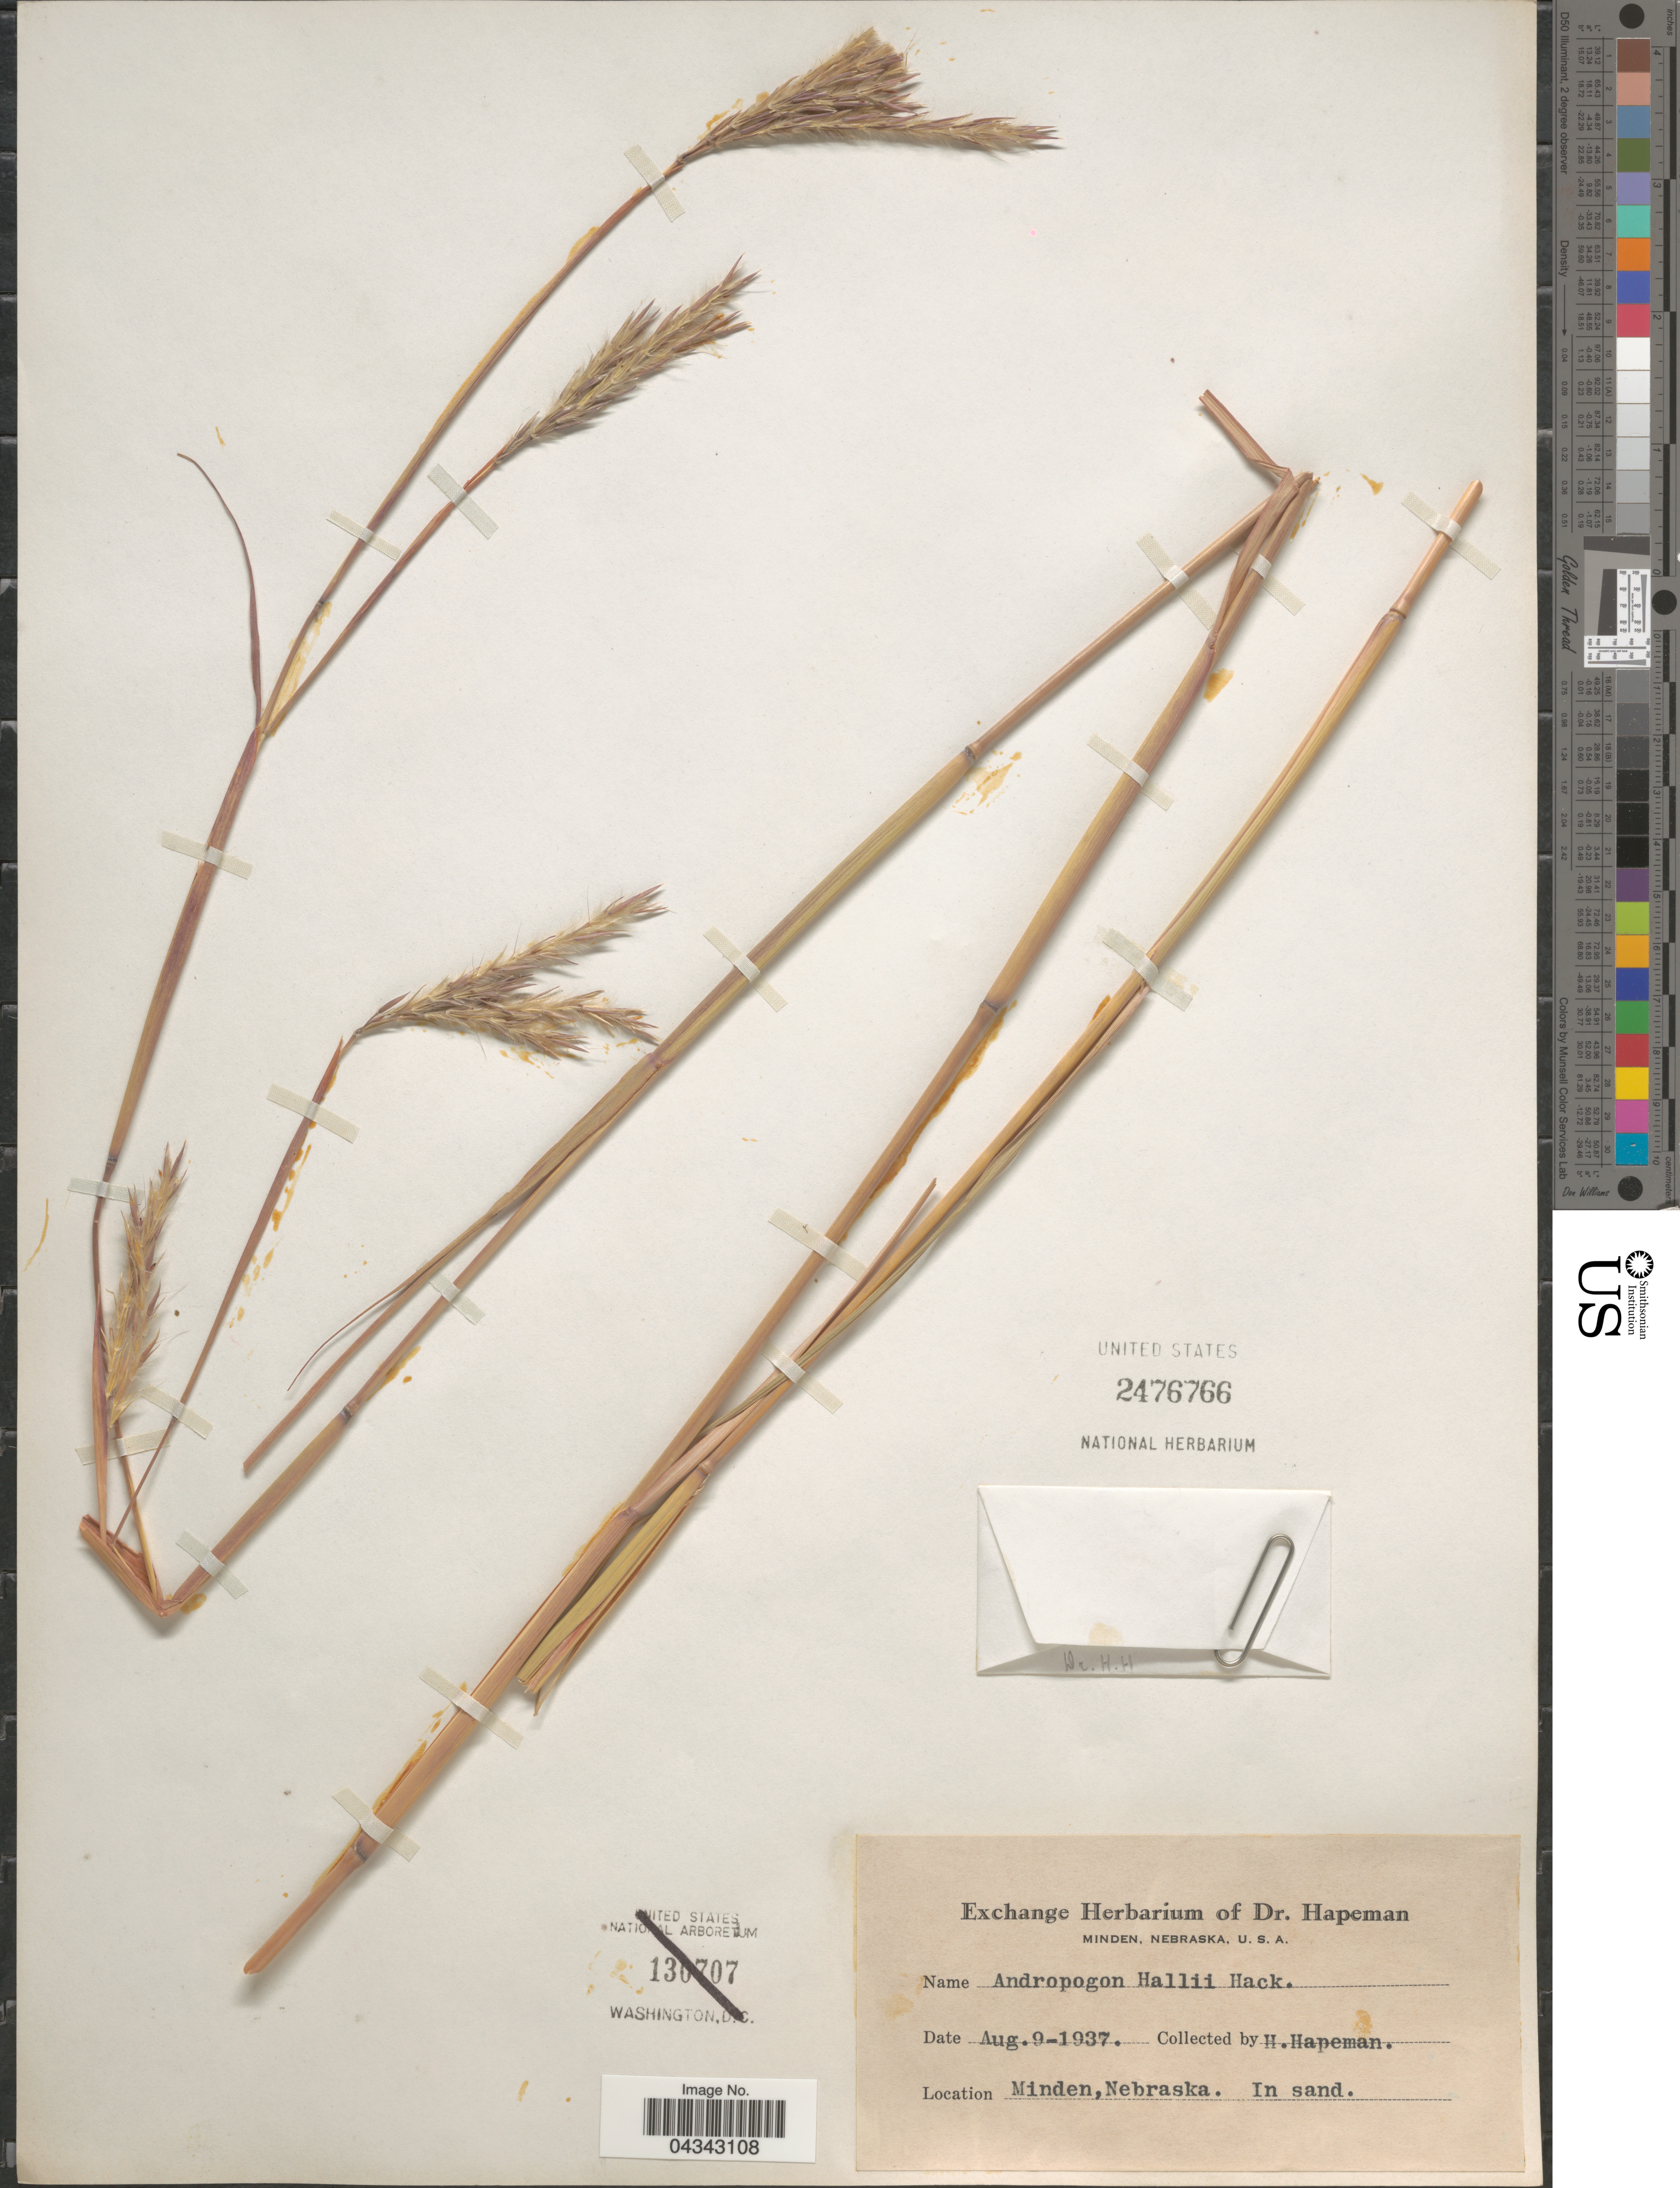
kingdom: Plantae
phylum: Tracheophyta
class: Liliopsida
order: Poales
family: Poaceae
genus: Andropogon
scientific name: Andropogon gerardii subsp. hallii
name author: (Hack.) Wipff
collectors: H. Hapeman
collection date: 1937-08-09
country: United States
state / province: Nebraska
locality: Minden.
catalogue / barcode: US 2476766